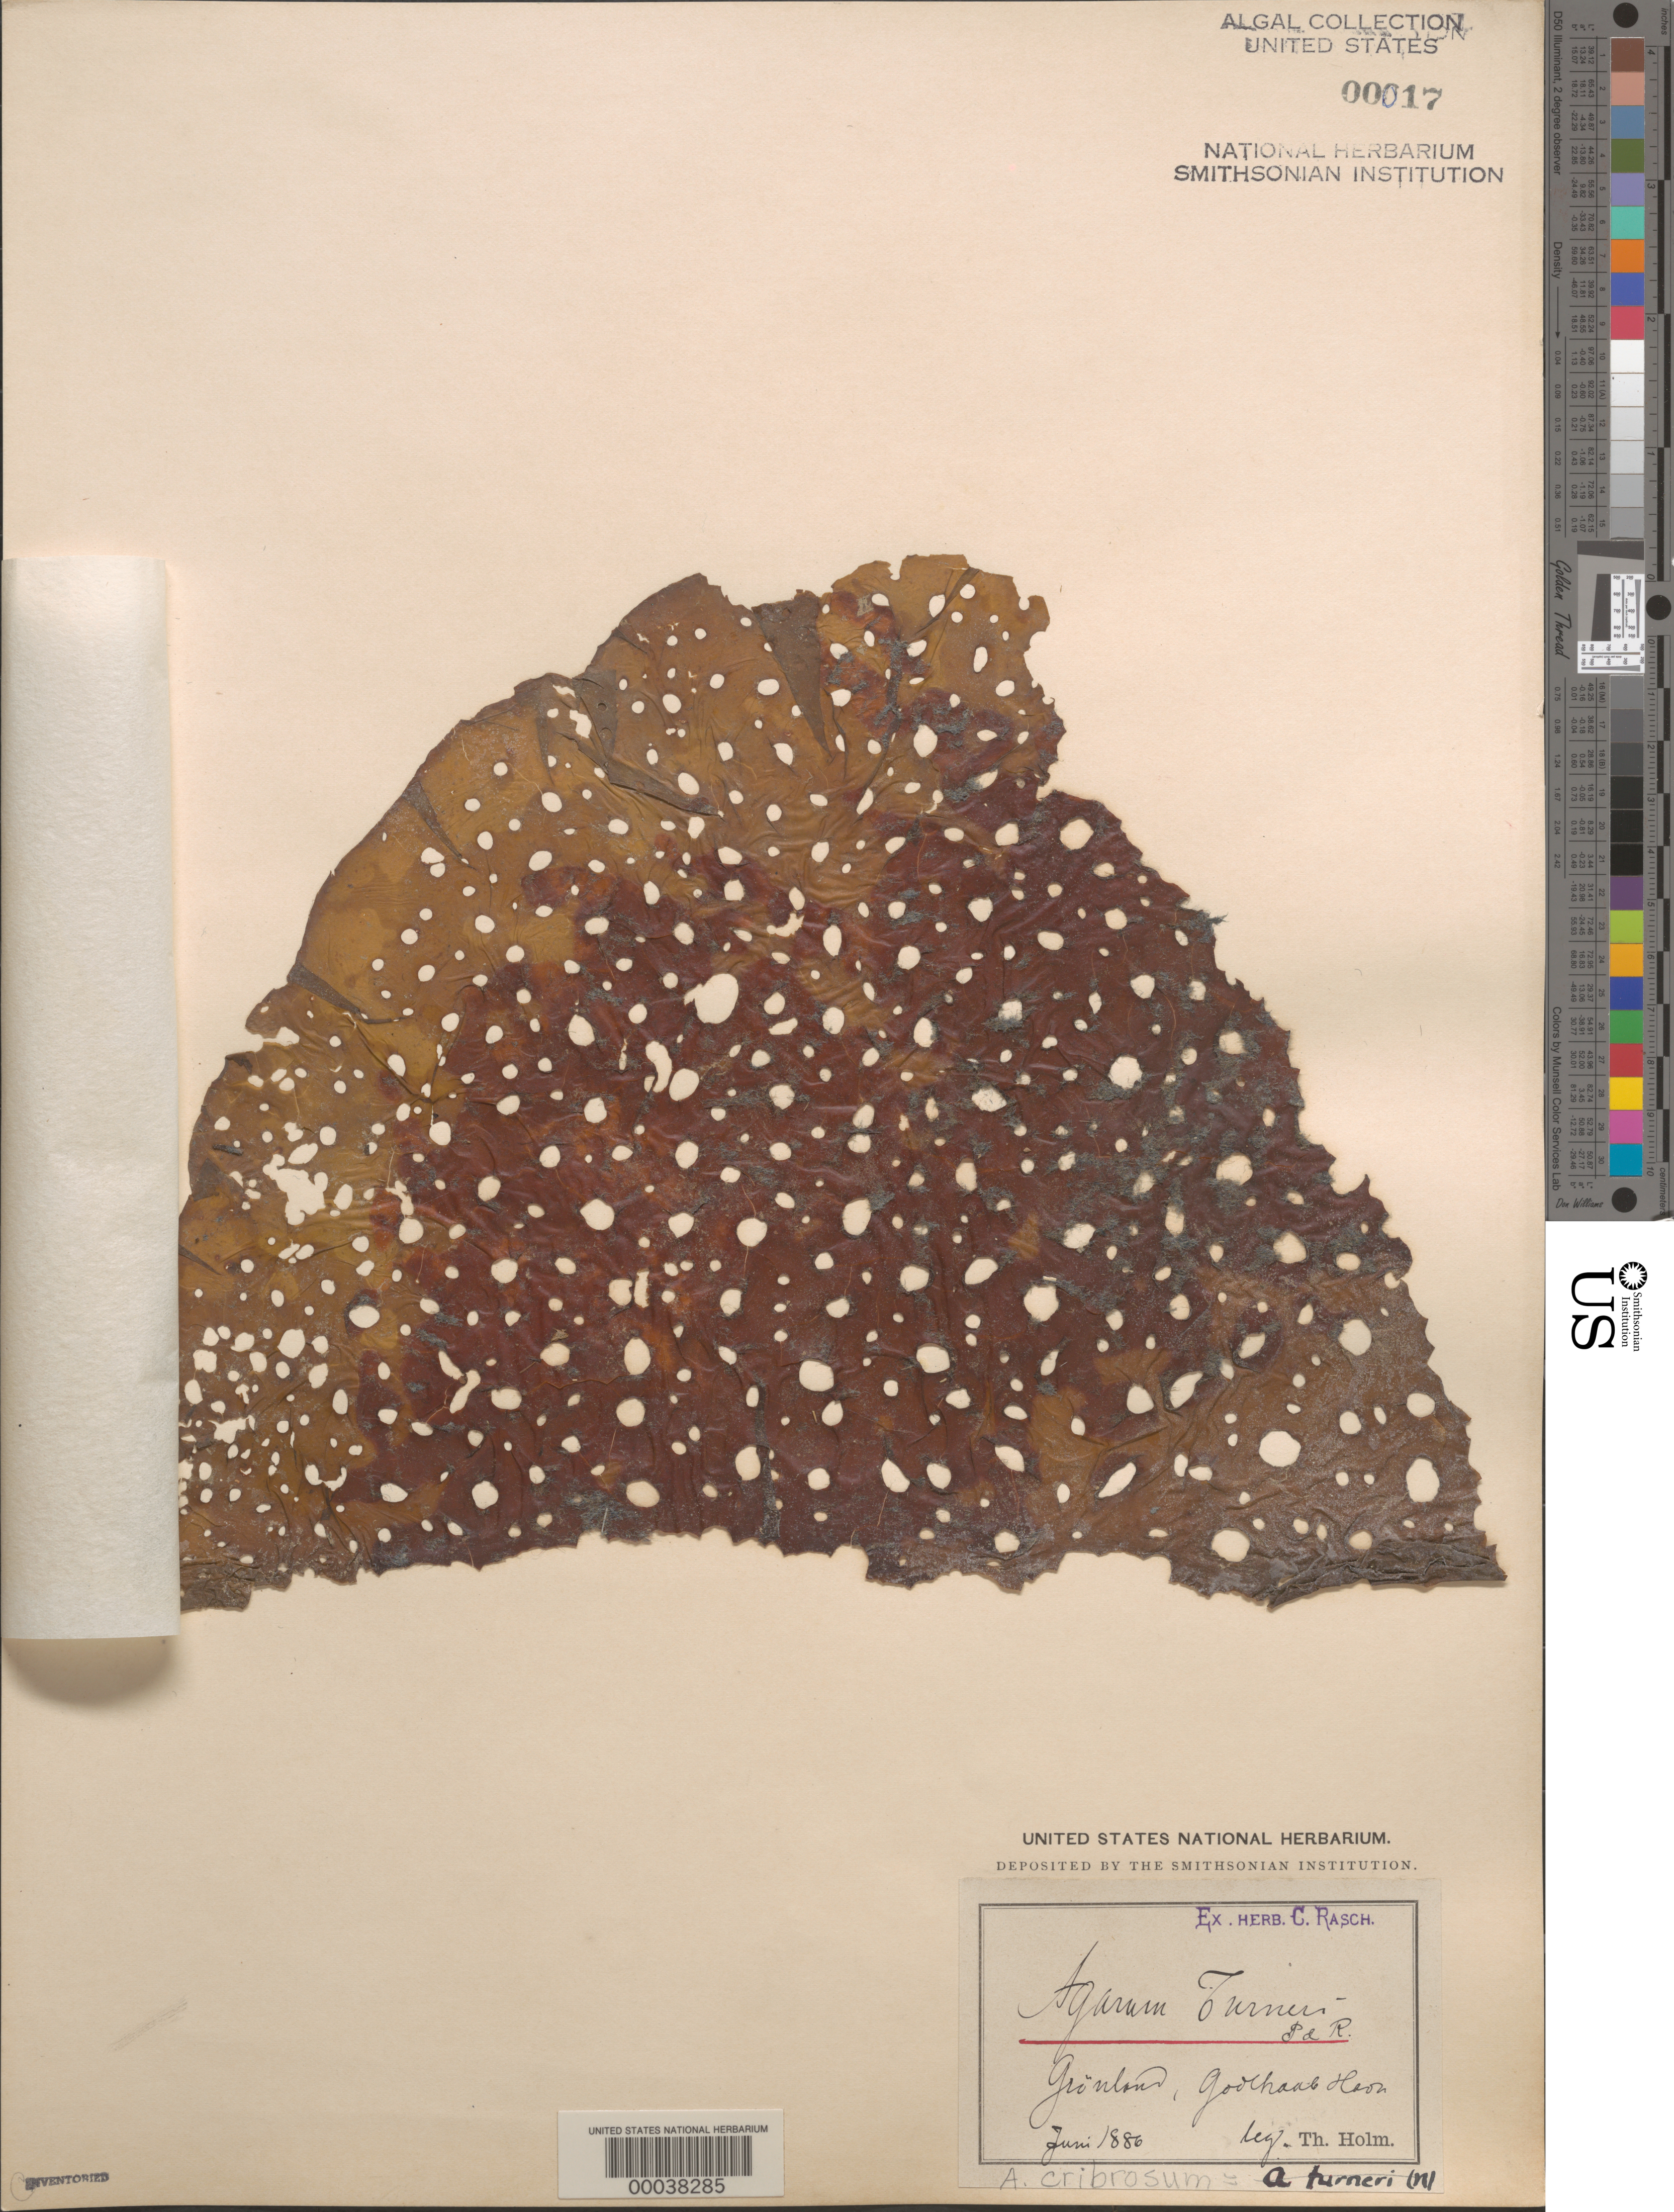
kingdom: Chromista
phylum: Ochrophyta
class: Phaeophyceae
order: Laminariales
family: Costariaceae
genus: Agarum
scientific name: Agarum clathratum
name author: Dumortier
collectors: T. Holm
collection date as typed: Jun 1886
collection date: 1886-06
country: Greenland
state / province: Vestgronland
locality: Godthaab harbor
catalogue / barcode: US 17